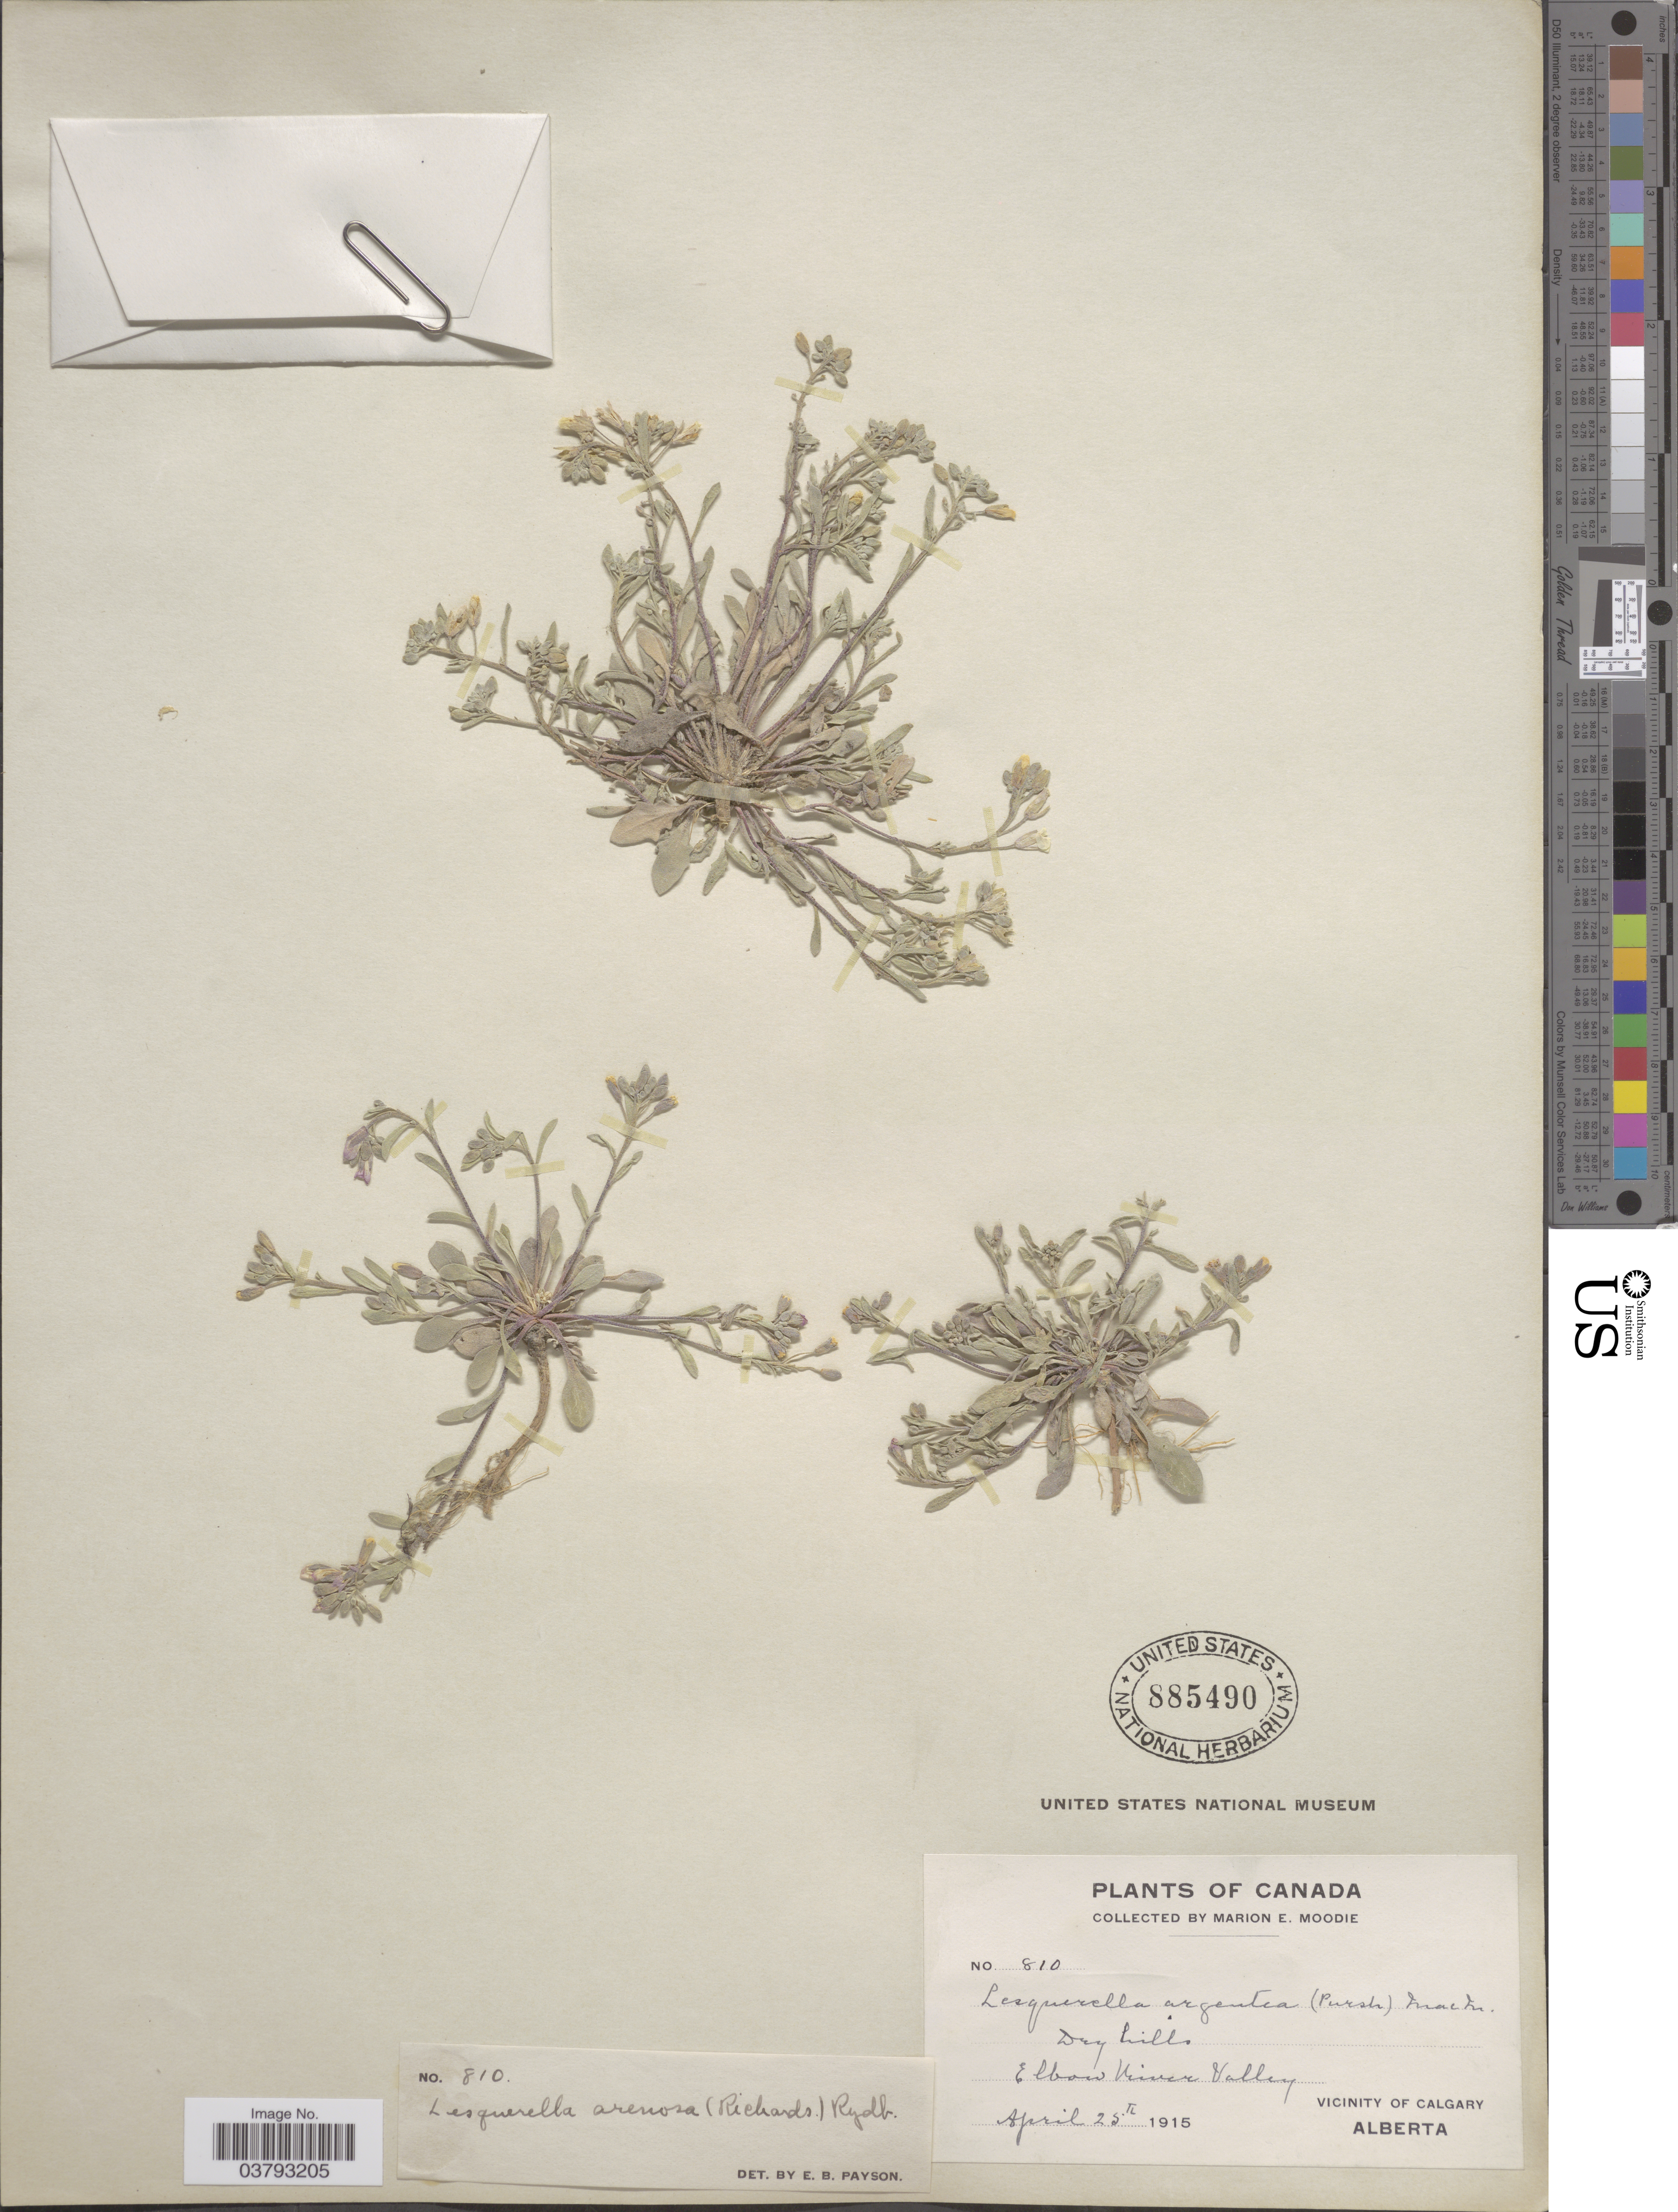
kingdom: Plantae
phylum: Tracheophyta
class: Magnoliopsida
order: Brassicales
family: Brassicaceae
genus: Lesquerella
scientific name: Lesquerella arenosa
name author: (Richardson) Rydb.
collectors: M. E. Moodie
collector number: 810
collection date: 1915-04-25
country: Canada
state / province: Alberta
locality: Elbow River Valley. Vicinity of Calgary.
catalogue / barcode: US 885490